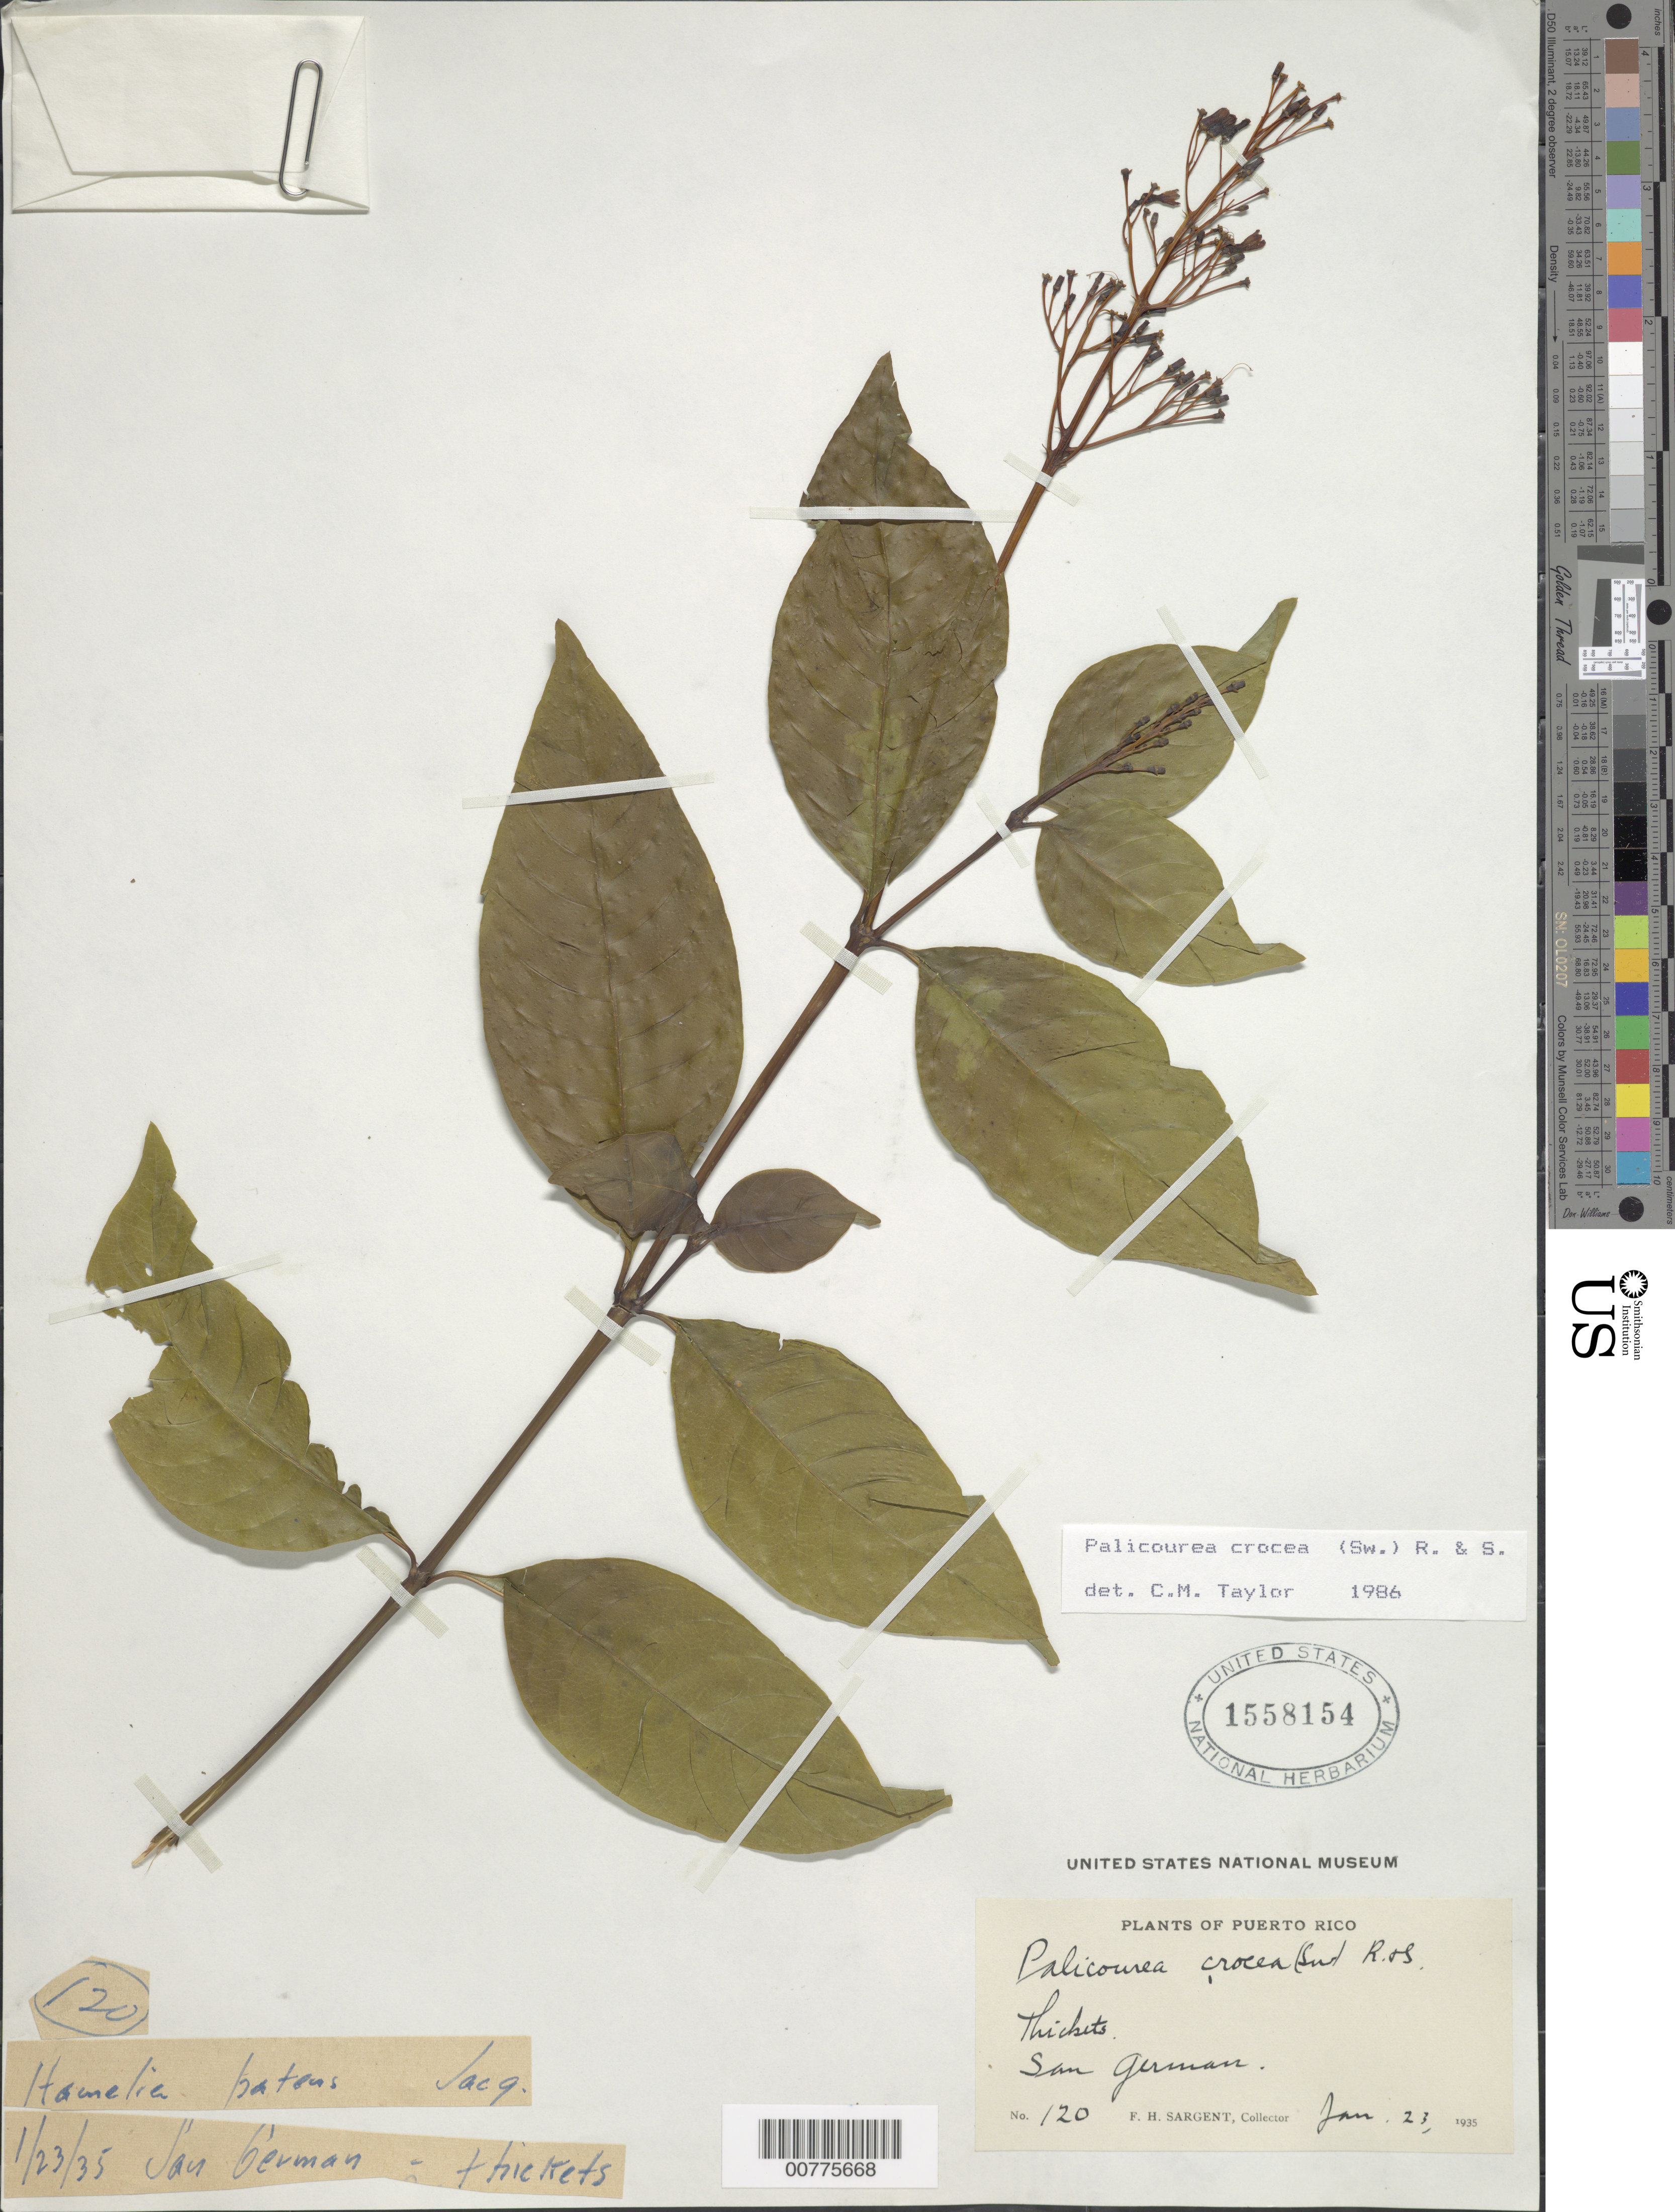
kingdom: Plantae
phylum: Tracheophyta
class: Magnoliopsida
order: Gentianales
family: Rubiaceae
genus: Palicourea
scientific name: Palicourea crocea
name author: (Sw.) Schult.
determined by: Taylor, Charlotte M.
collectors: F. H. Sargent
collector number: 120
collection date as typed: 23 Jan 1935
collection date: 1935-01-23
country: Puerto Rico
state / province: San Germán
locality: San German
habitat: Thickets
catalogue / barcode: US 1558154